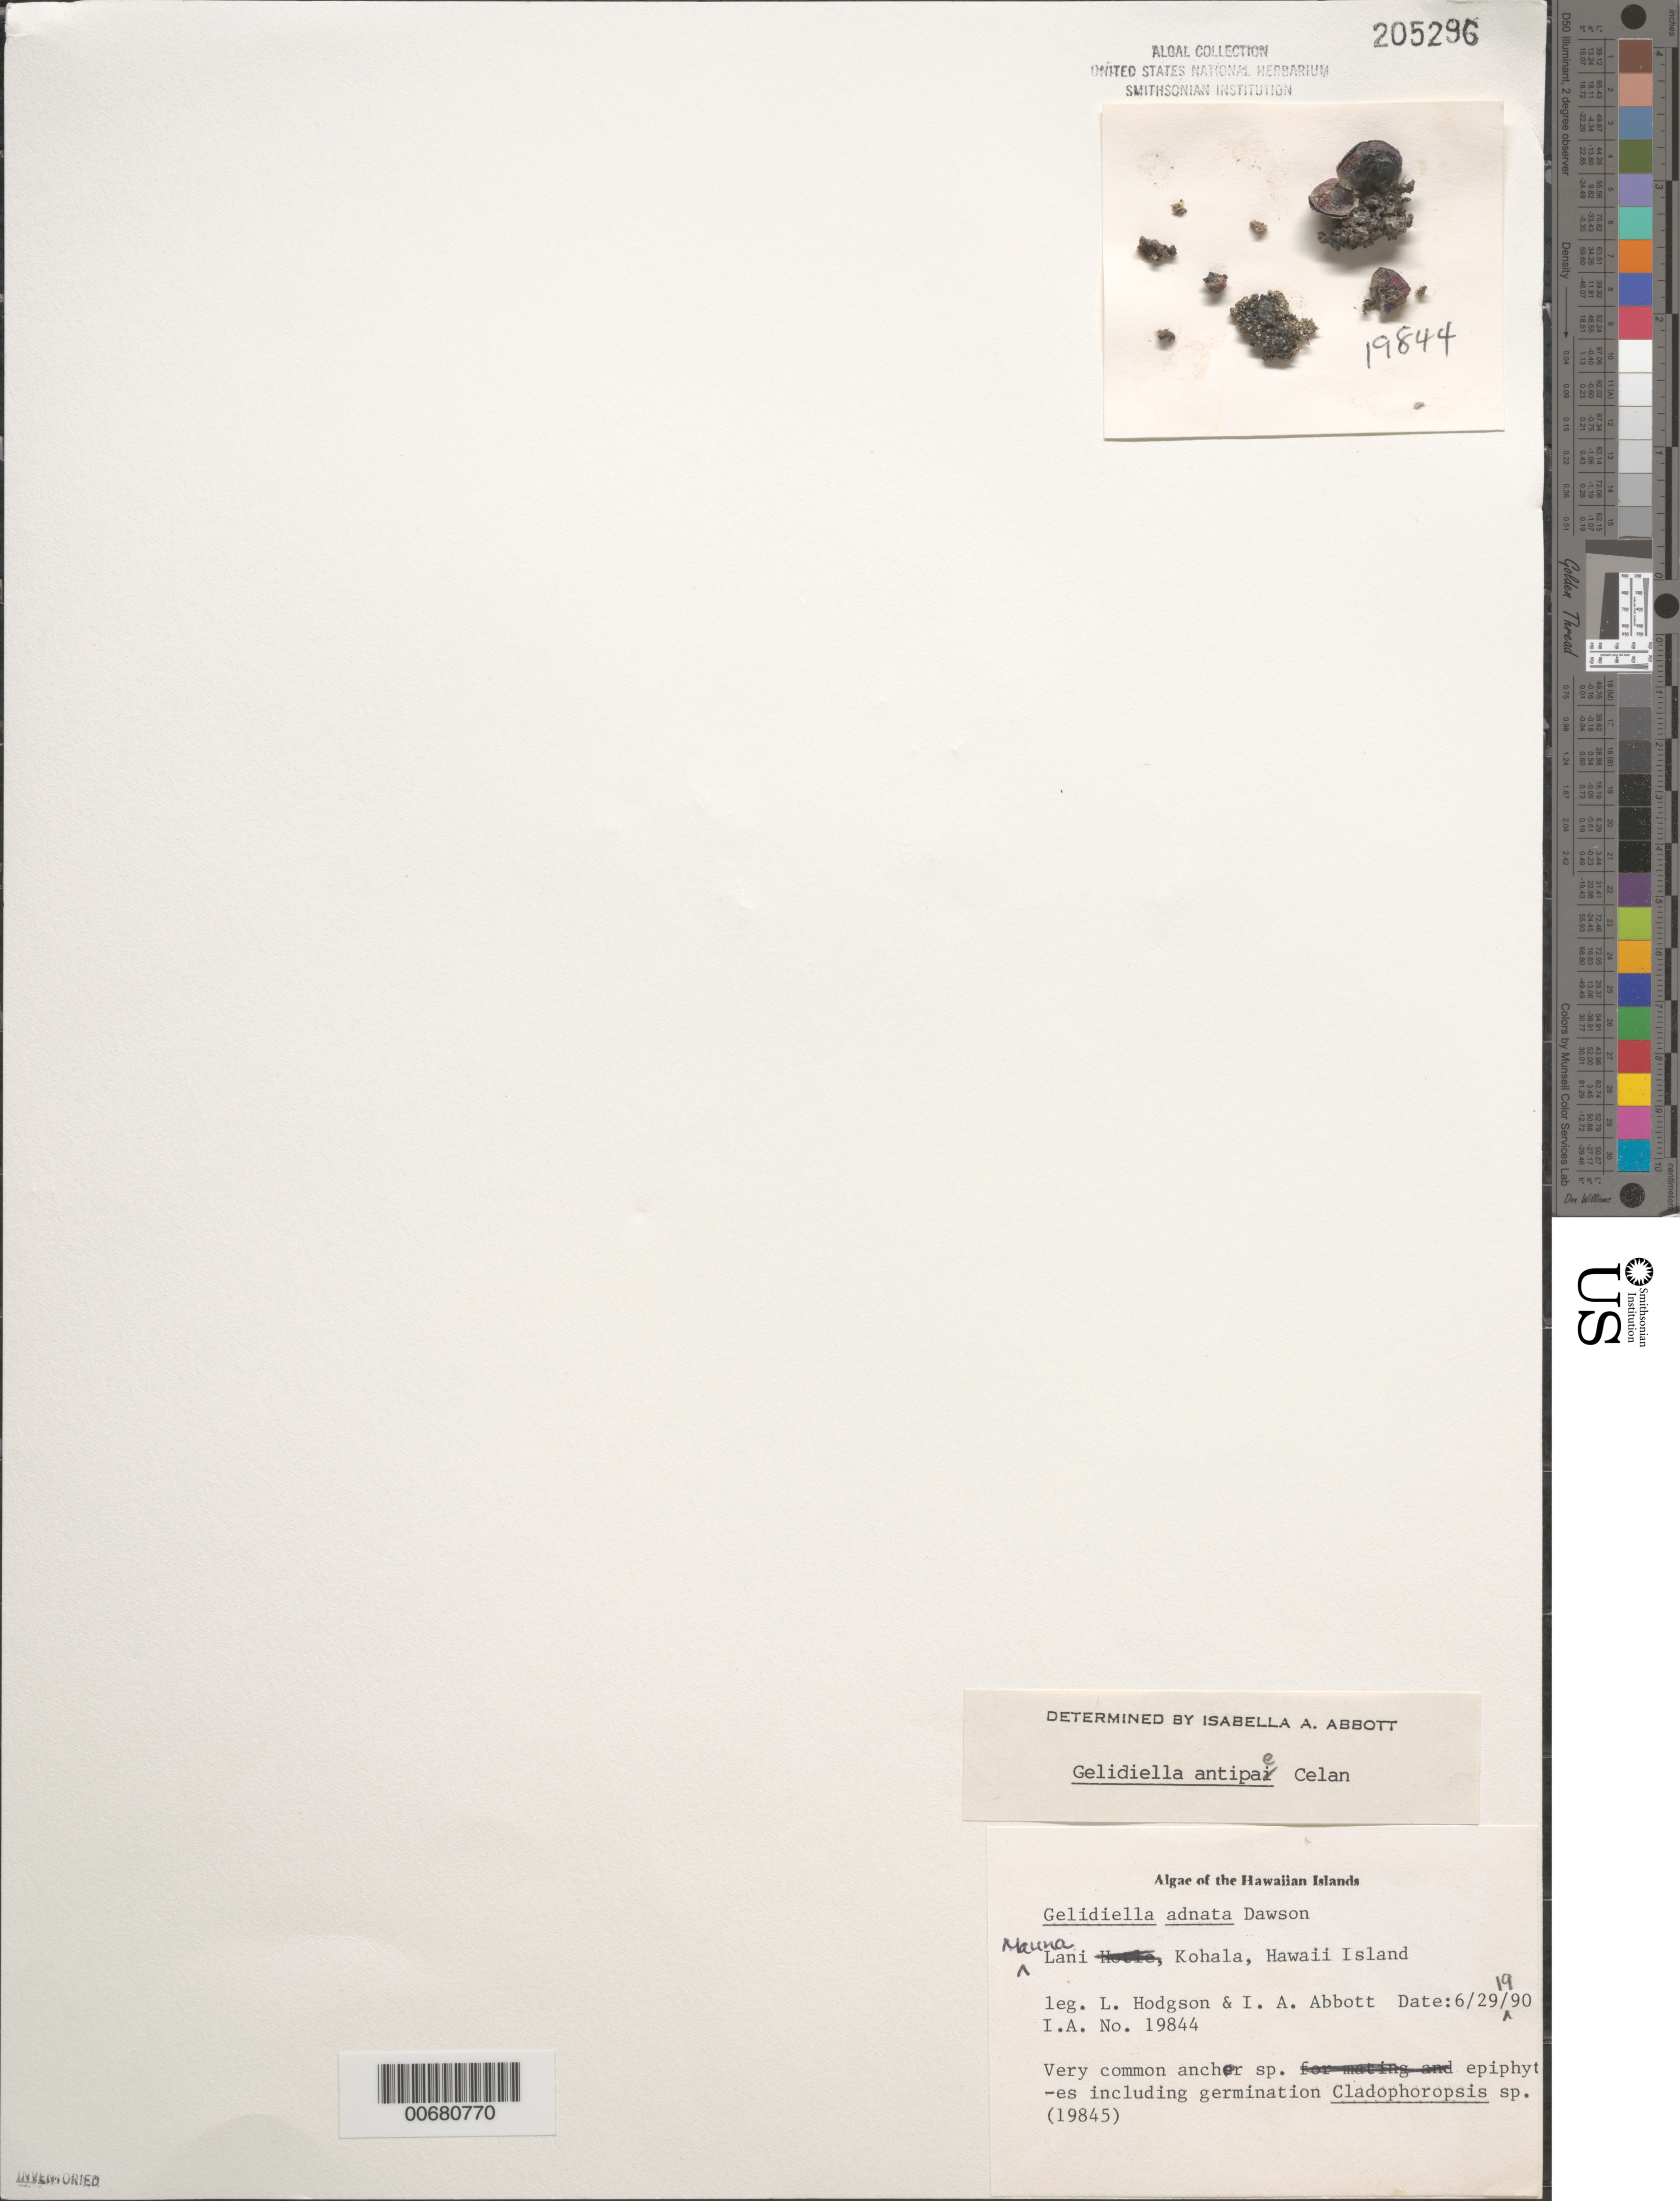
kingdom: Plantae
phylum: Rhodophyta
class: Florideophyceae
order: Gelidiales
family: Gelidiellaceae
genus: Gelidiella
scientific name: Gelidiella antipae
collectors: L. M. Hodgson & I. A. Abbott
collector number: IAA 19844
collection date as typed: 29 Jun 1990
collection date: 1990-06-29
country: United States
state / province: Hawaii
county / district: Hawaii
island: Hawaii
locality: Mauna Lani, Kohala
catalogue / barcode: US 205296